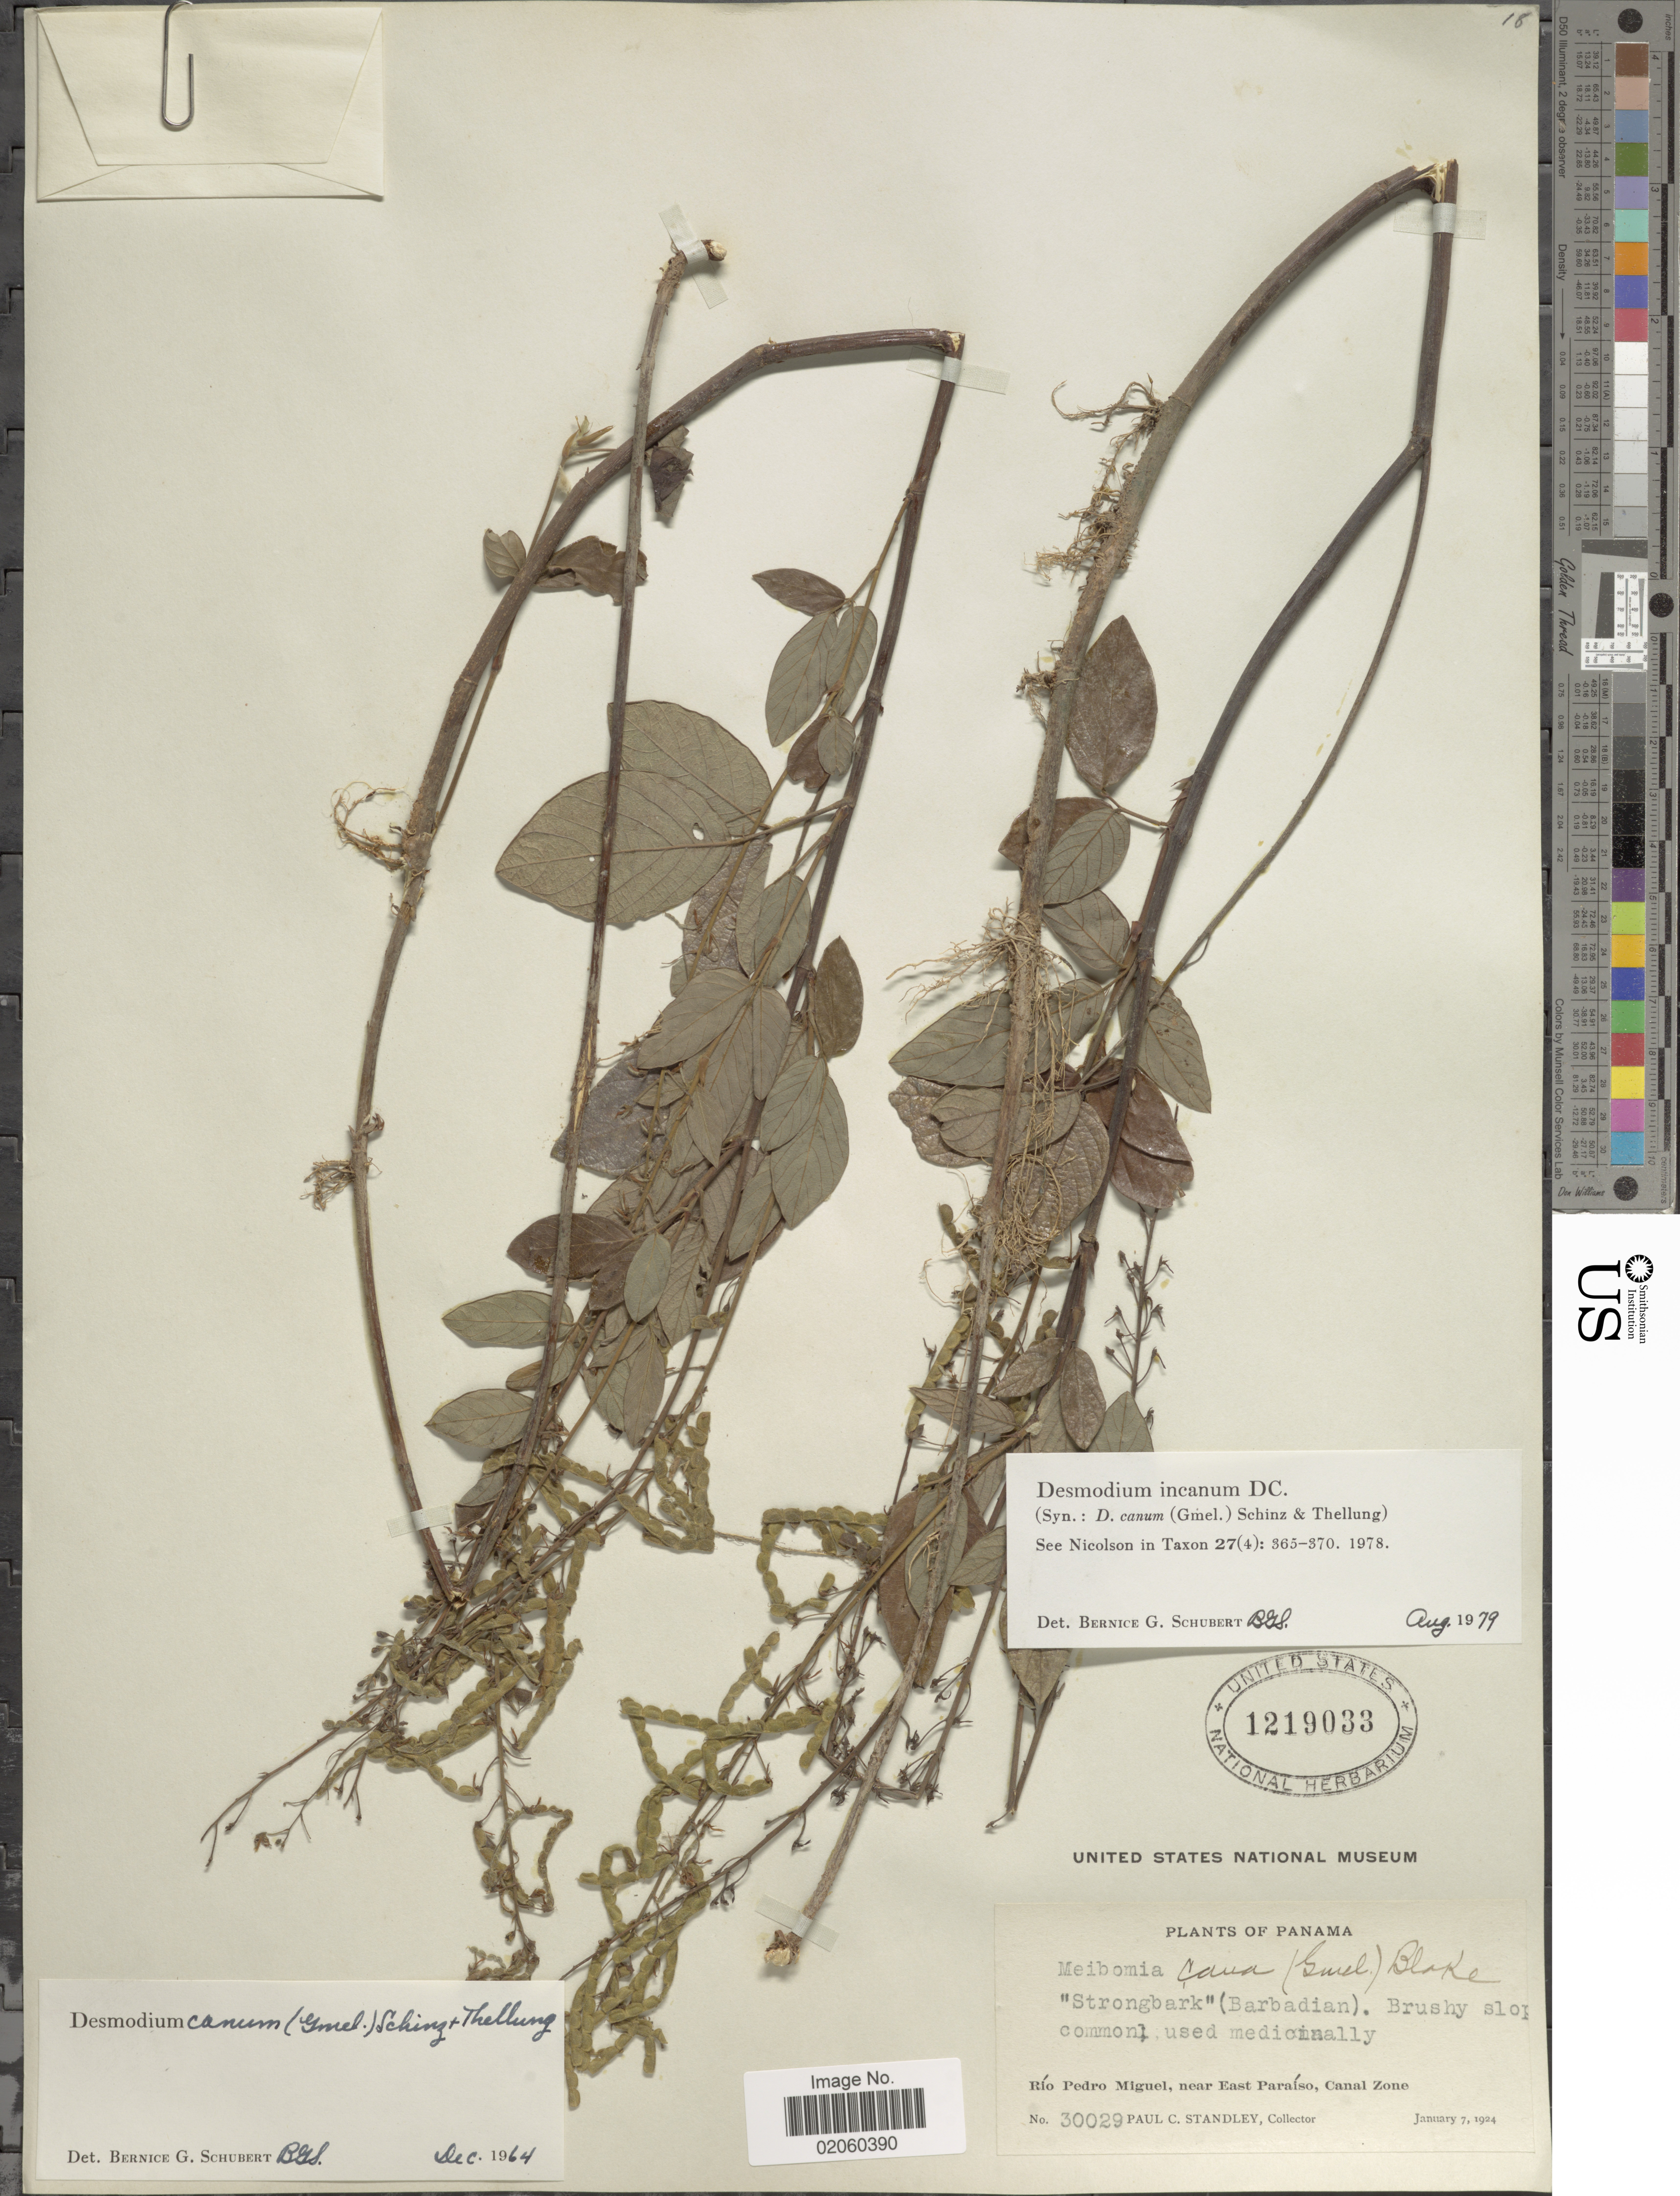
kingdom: Plantae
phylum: Tracheophyta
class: Magnoliopsida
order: Fabales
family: Fabaceae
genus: Desmodium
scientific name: Desmodium incanum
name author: (Sw.) DC.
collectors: P. C. Standley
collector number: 30029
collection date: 1924-01-07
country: Panama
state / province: Colón / Panamá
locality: Rio Pedro Miguel, near East Paraiso, Canal Zone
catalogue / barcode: US 1219033